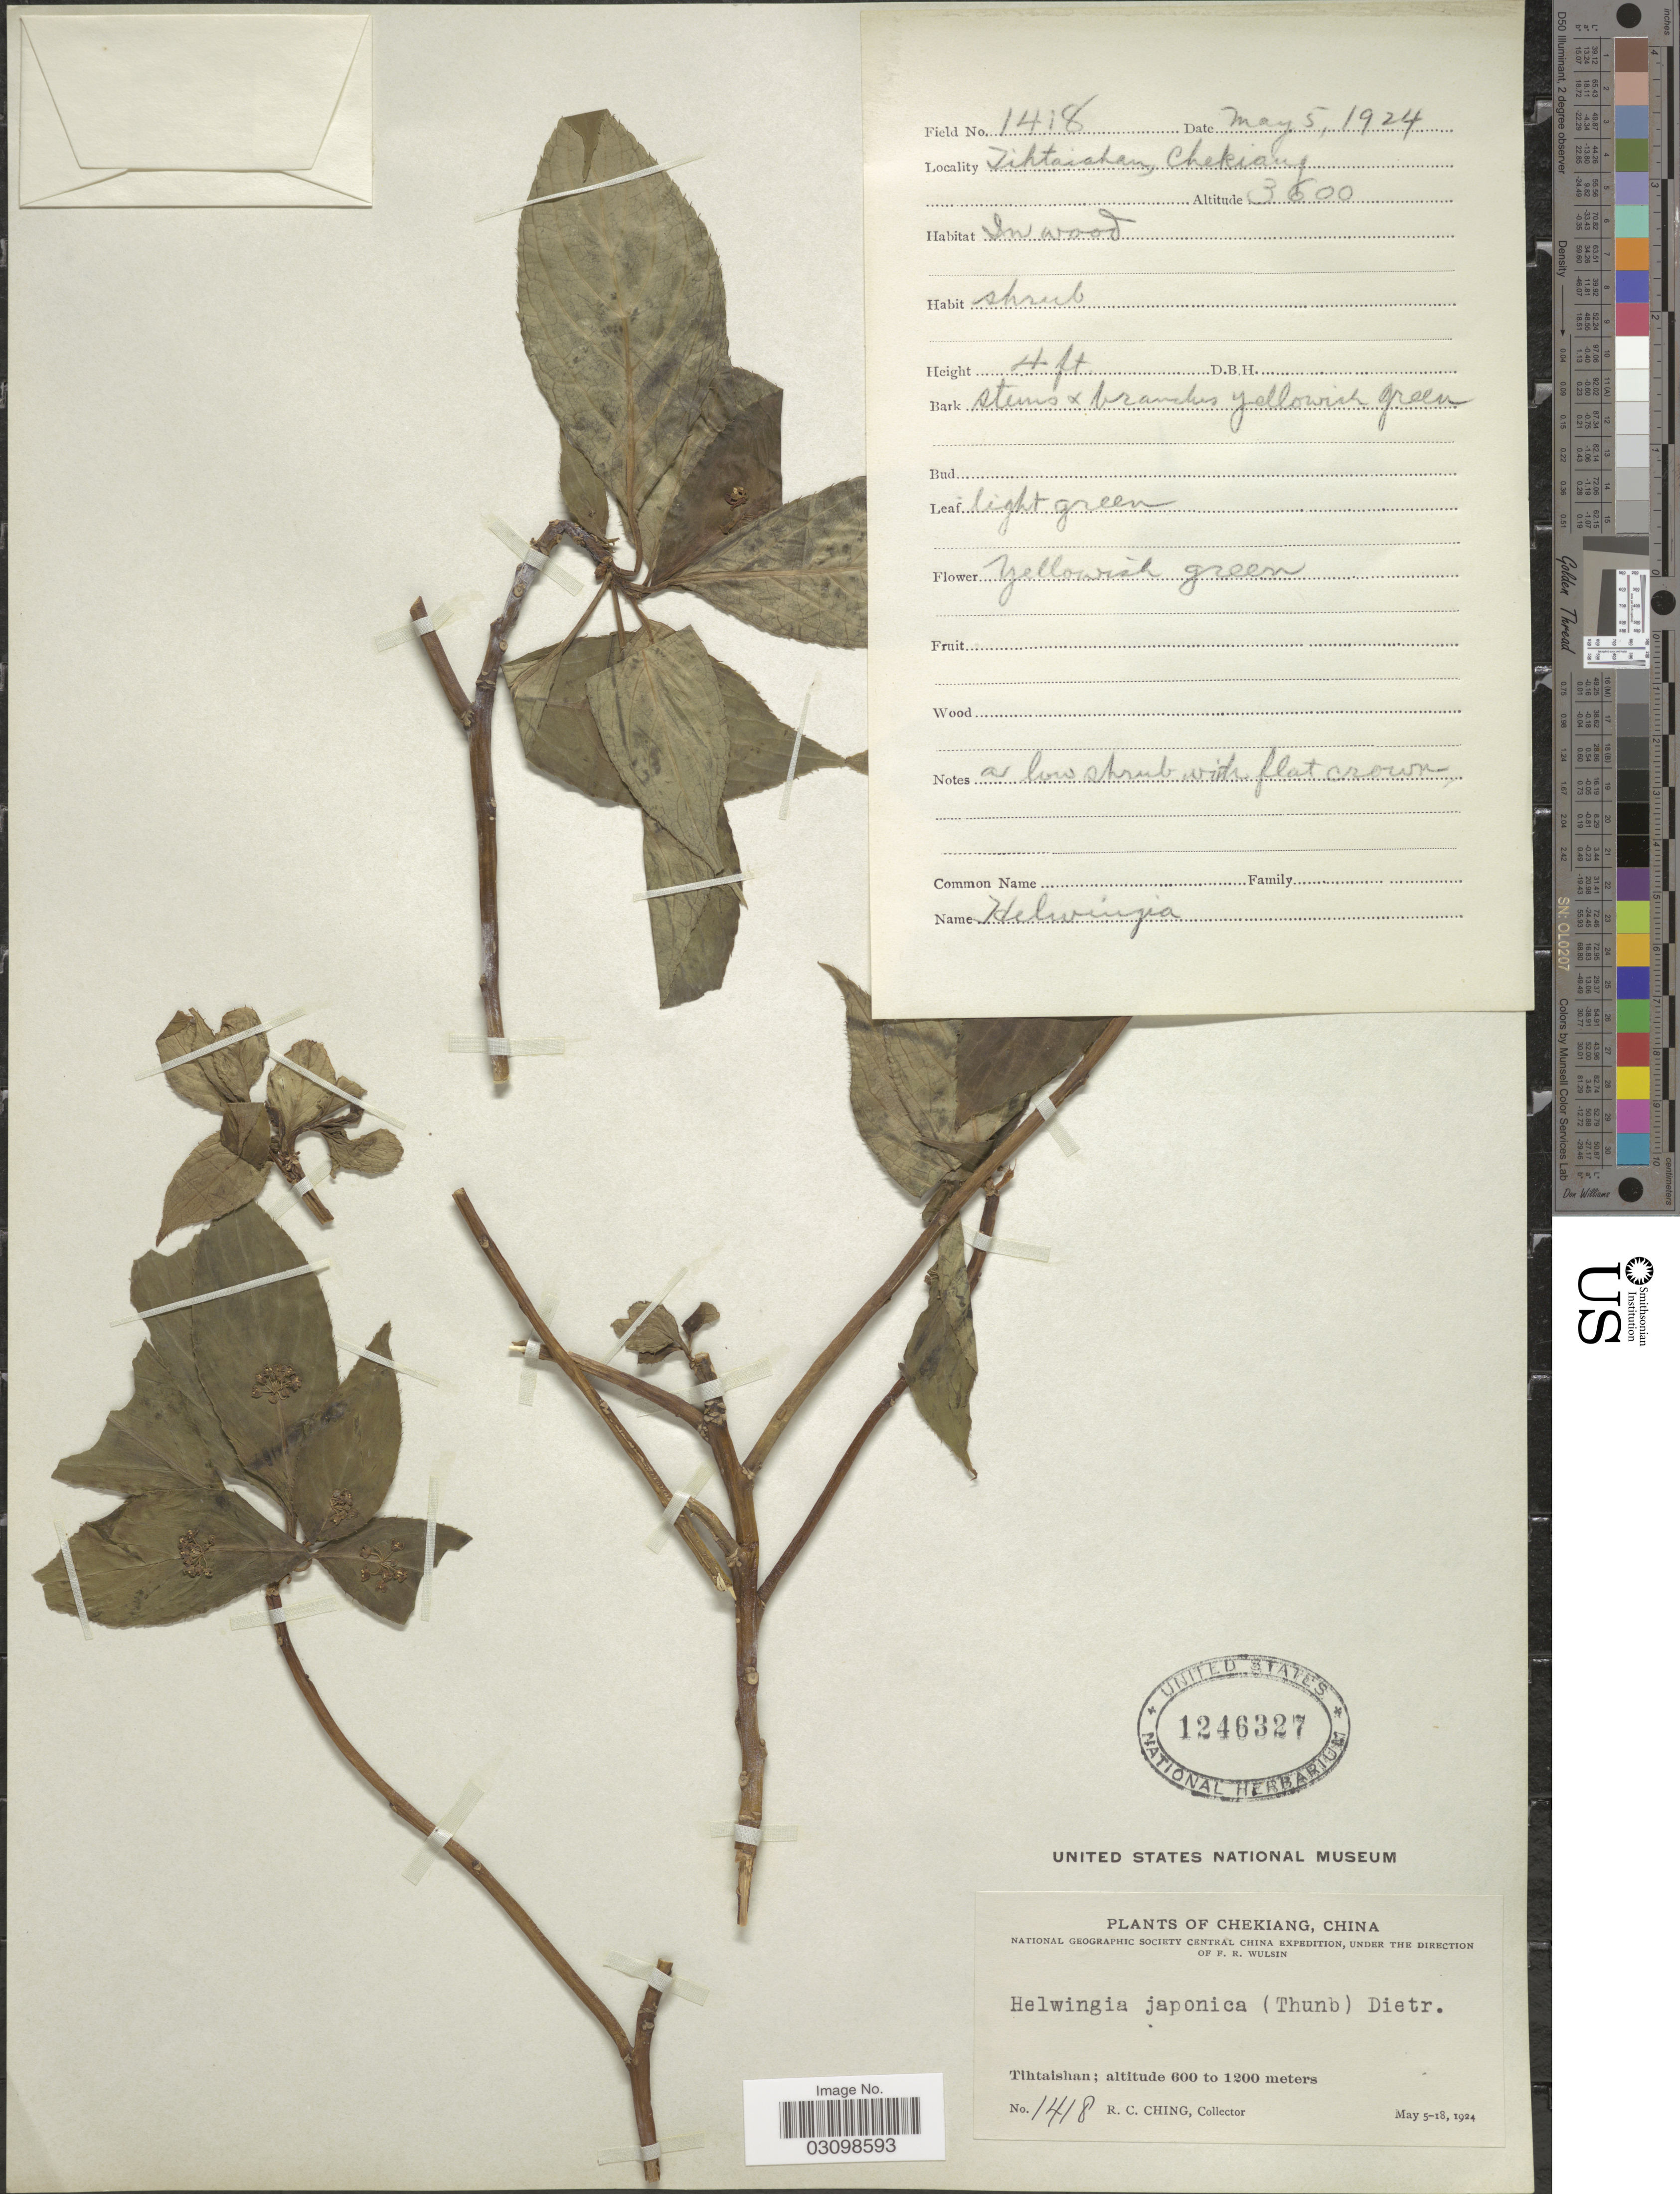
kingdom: Plantae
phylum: Tracheophyta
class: Magnoliopsida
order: Aquifoliales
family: Helwingiaceae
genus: Helwingia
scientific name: Helwingia japonica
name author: (Thunb.) Dietr.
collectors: R. C. Ching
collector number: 1418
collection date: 1924-05-05/1924-05-18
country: China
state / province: Zhejiang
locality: Chekiang, Tihtaishan.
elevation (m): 600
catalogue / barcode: US 1246327